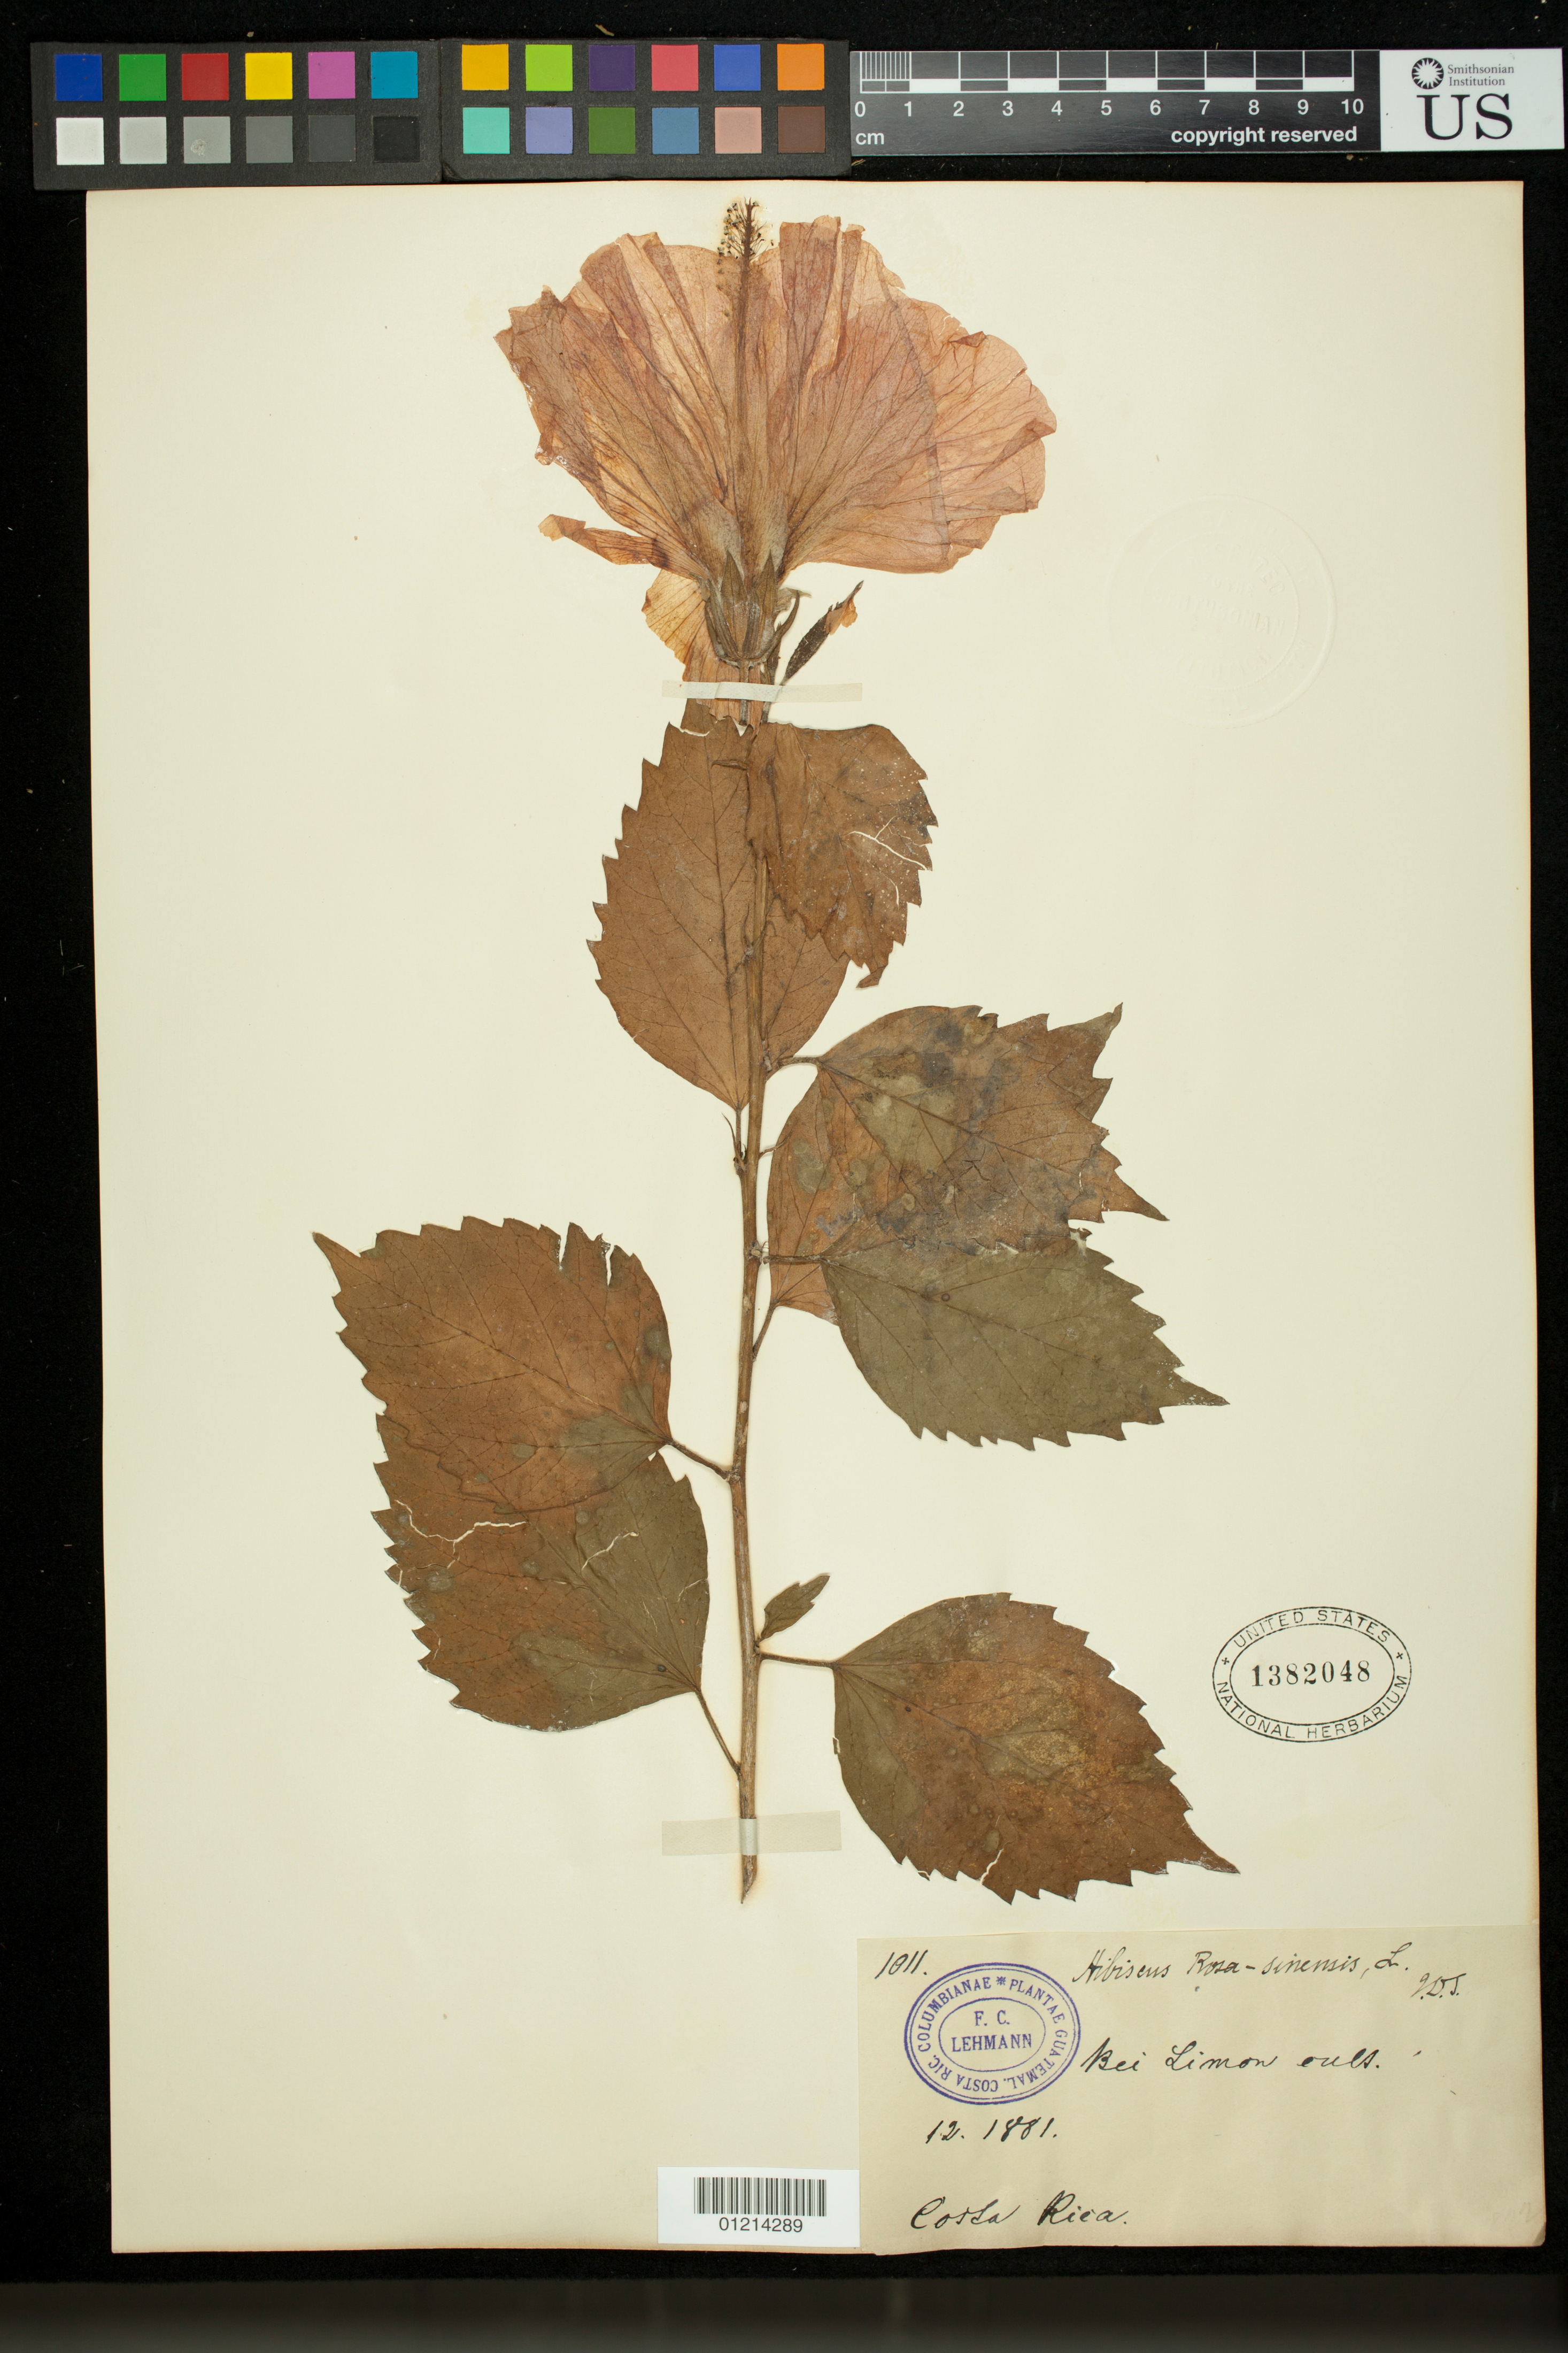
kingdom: Plantae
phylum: Tracheophyta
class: Magnoliopsida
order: Malvales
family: Malvaceae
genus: Hibiscus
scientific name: Hibiscus rosa-sinensis var. rosa-sinensis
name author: L.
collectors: F. C. Lehmann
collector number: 1011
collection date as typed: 1881-12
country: Costa Rica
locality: Bei Limon cult.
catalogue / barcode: US 1382048